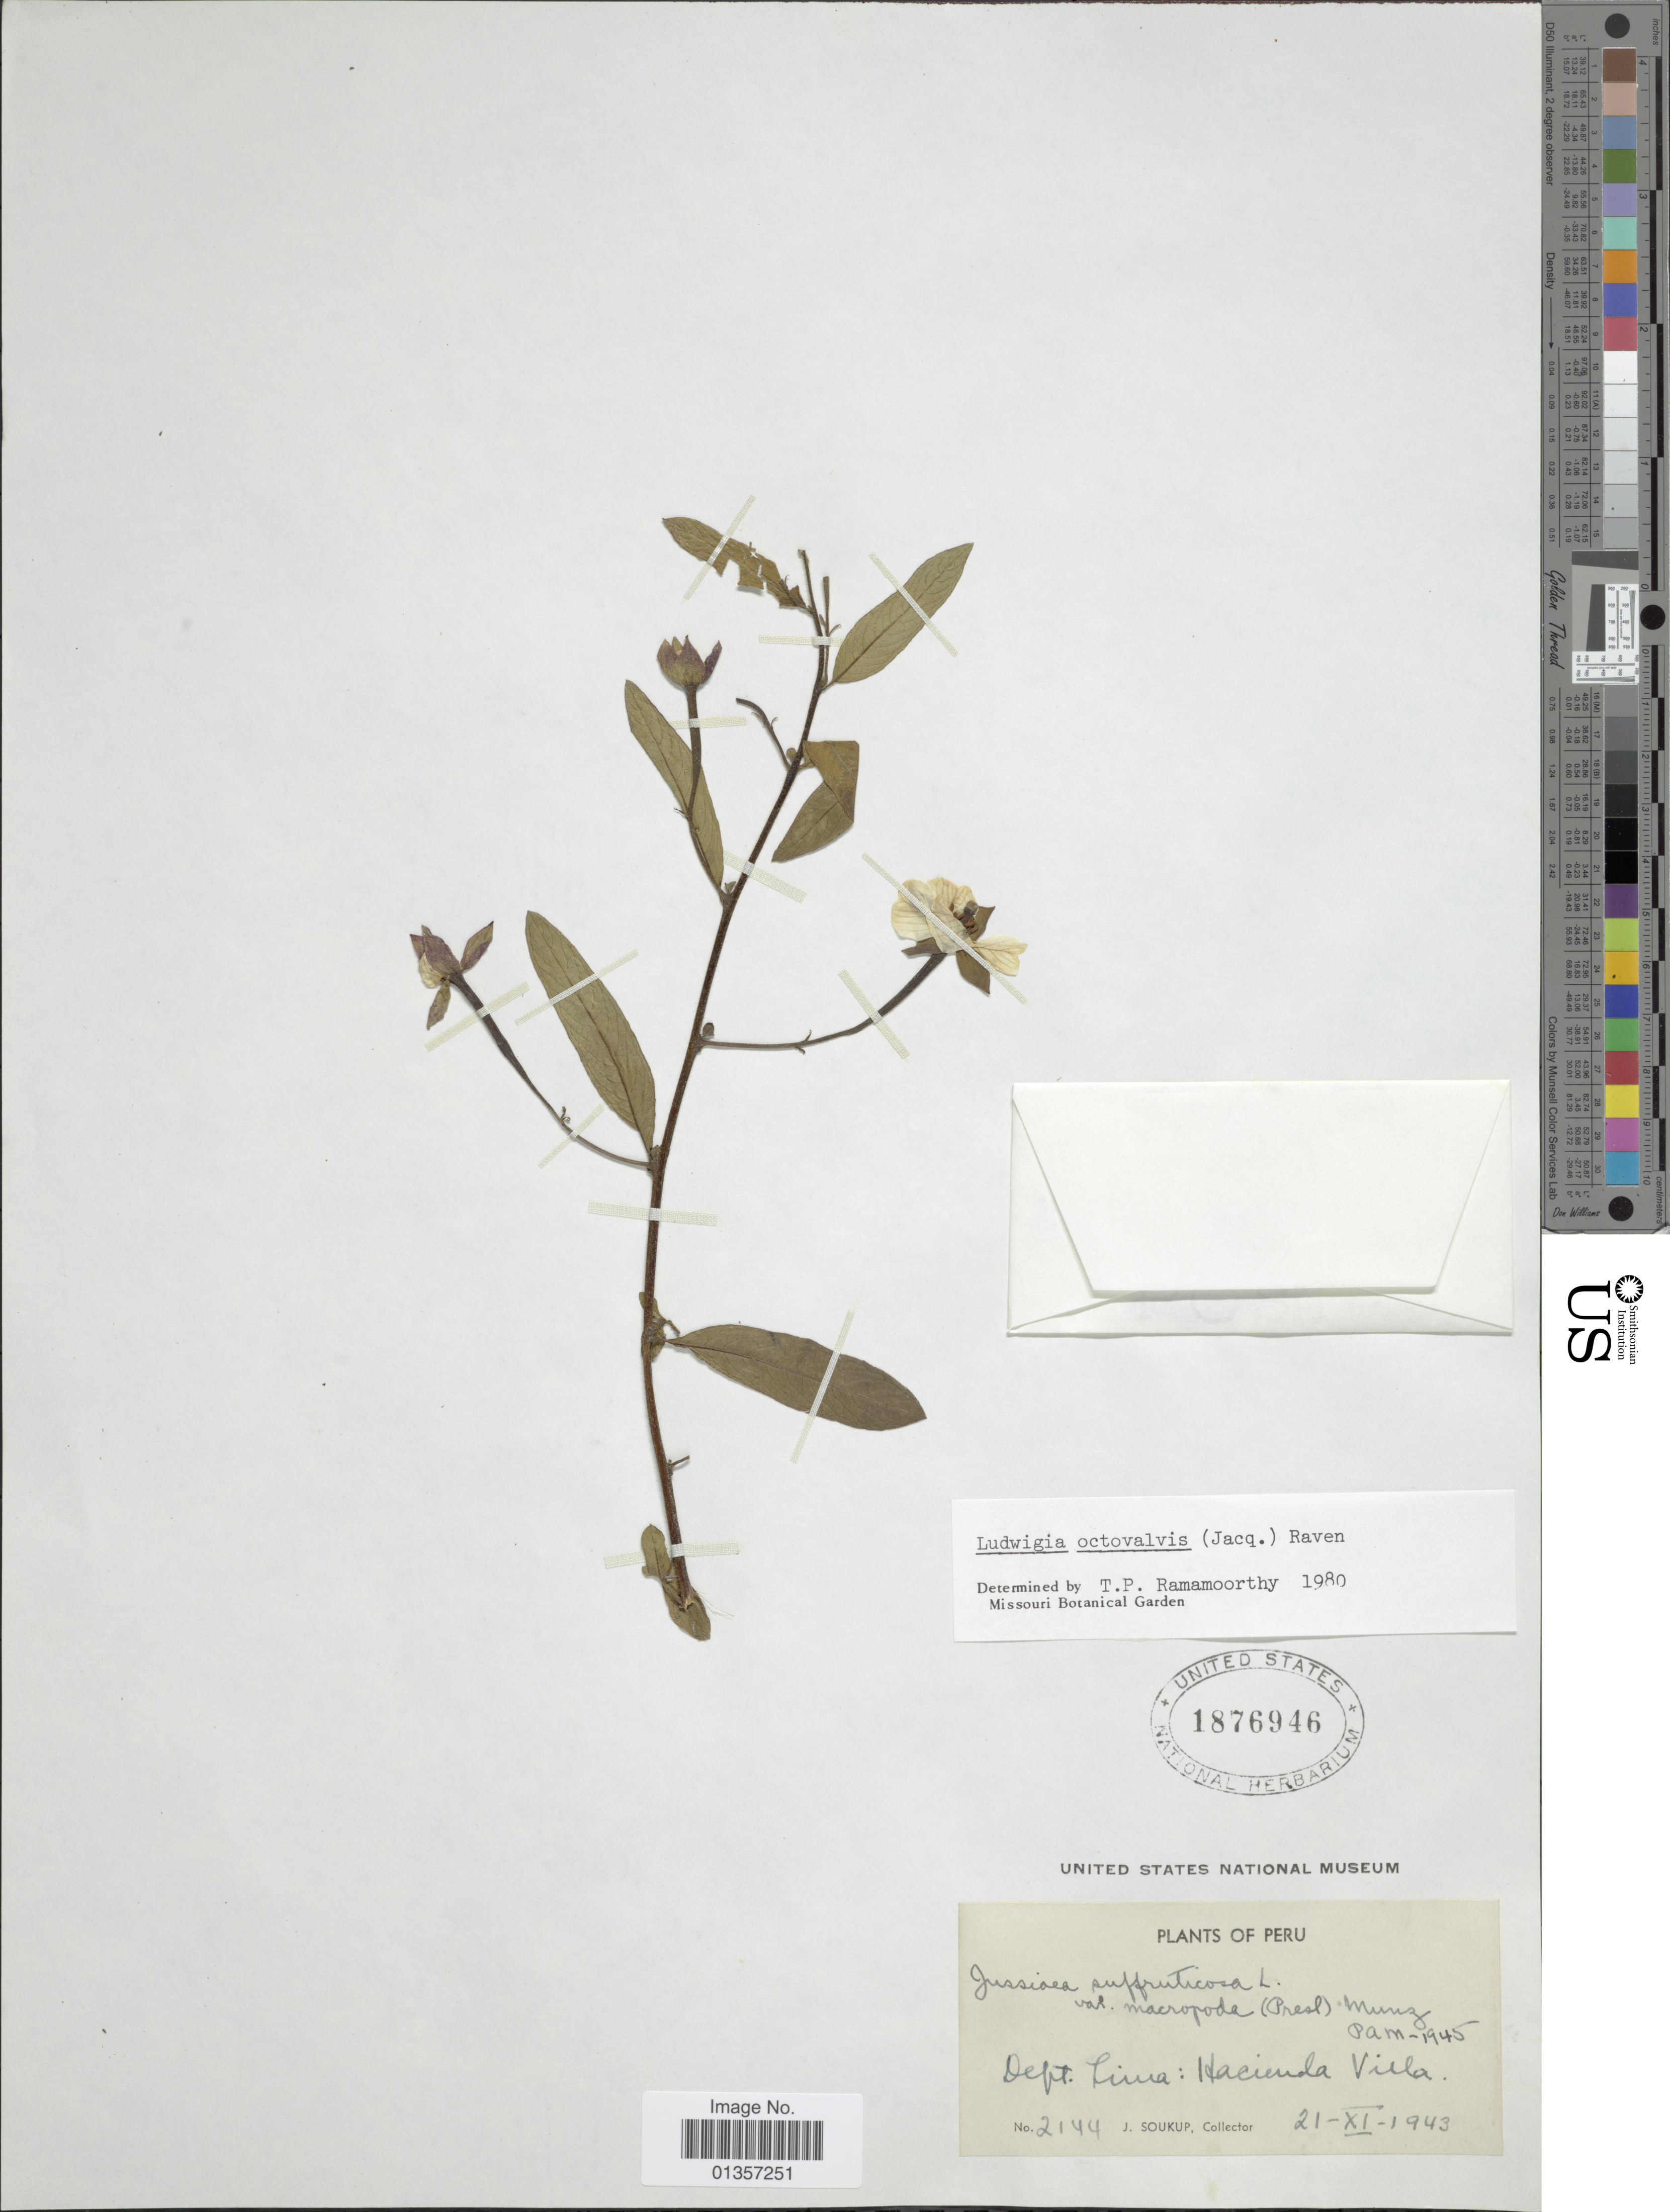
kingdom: Plantae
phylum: Tracheophyta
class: Magnoliopsida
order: Myrtales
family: Onagraceae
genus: Ludwigia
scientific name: Ludwigia octovalvis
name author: (Jacq.) P.H. Raven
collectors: J. Soukup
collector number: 2144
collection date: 1943-11-21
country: Peru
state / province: Lima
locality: Hacienda Viela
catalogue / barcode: US 1876946